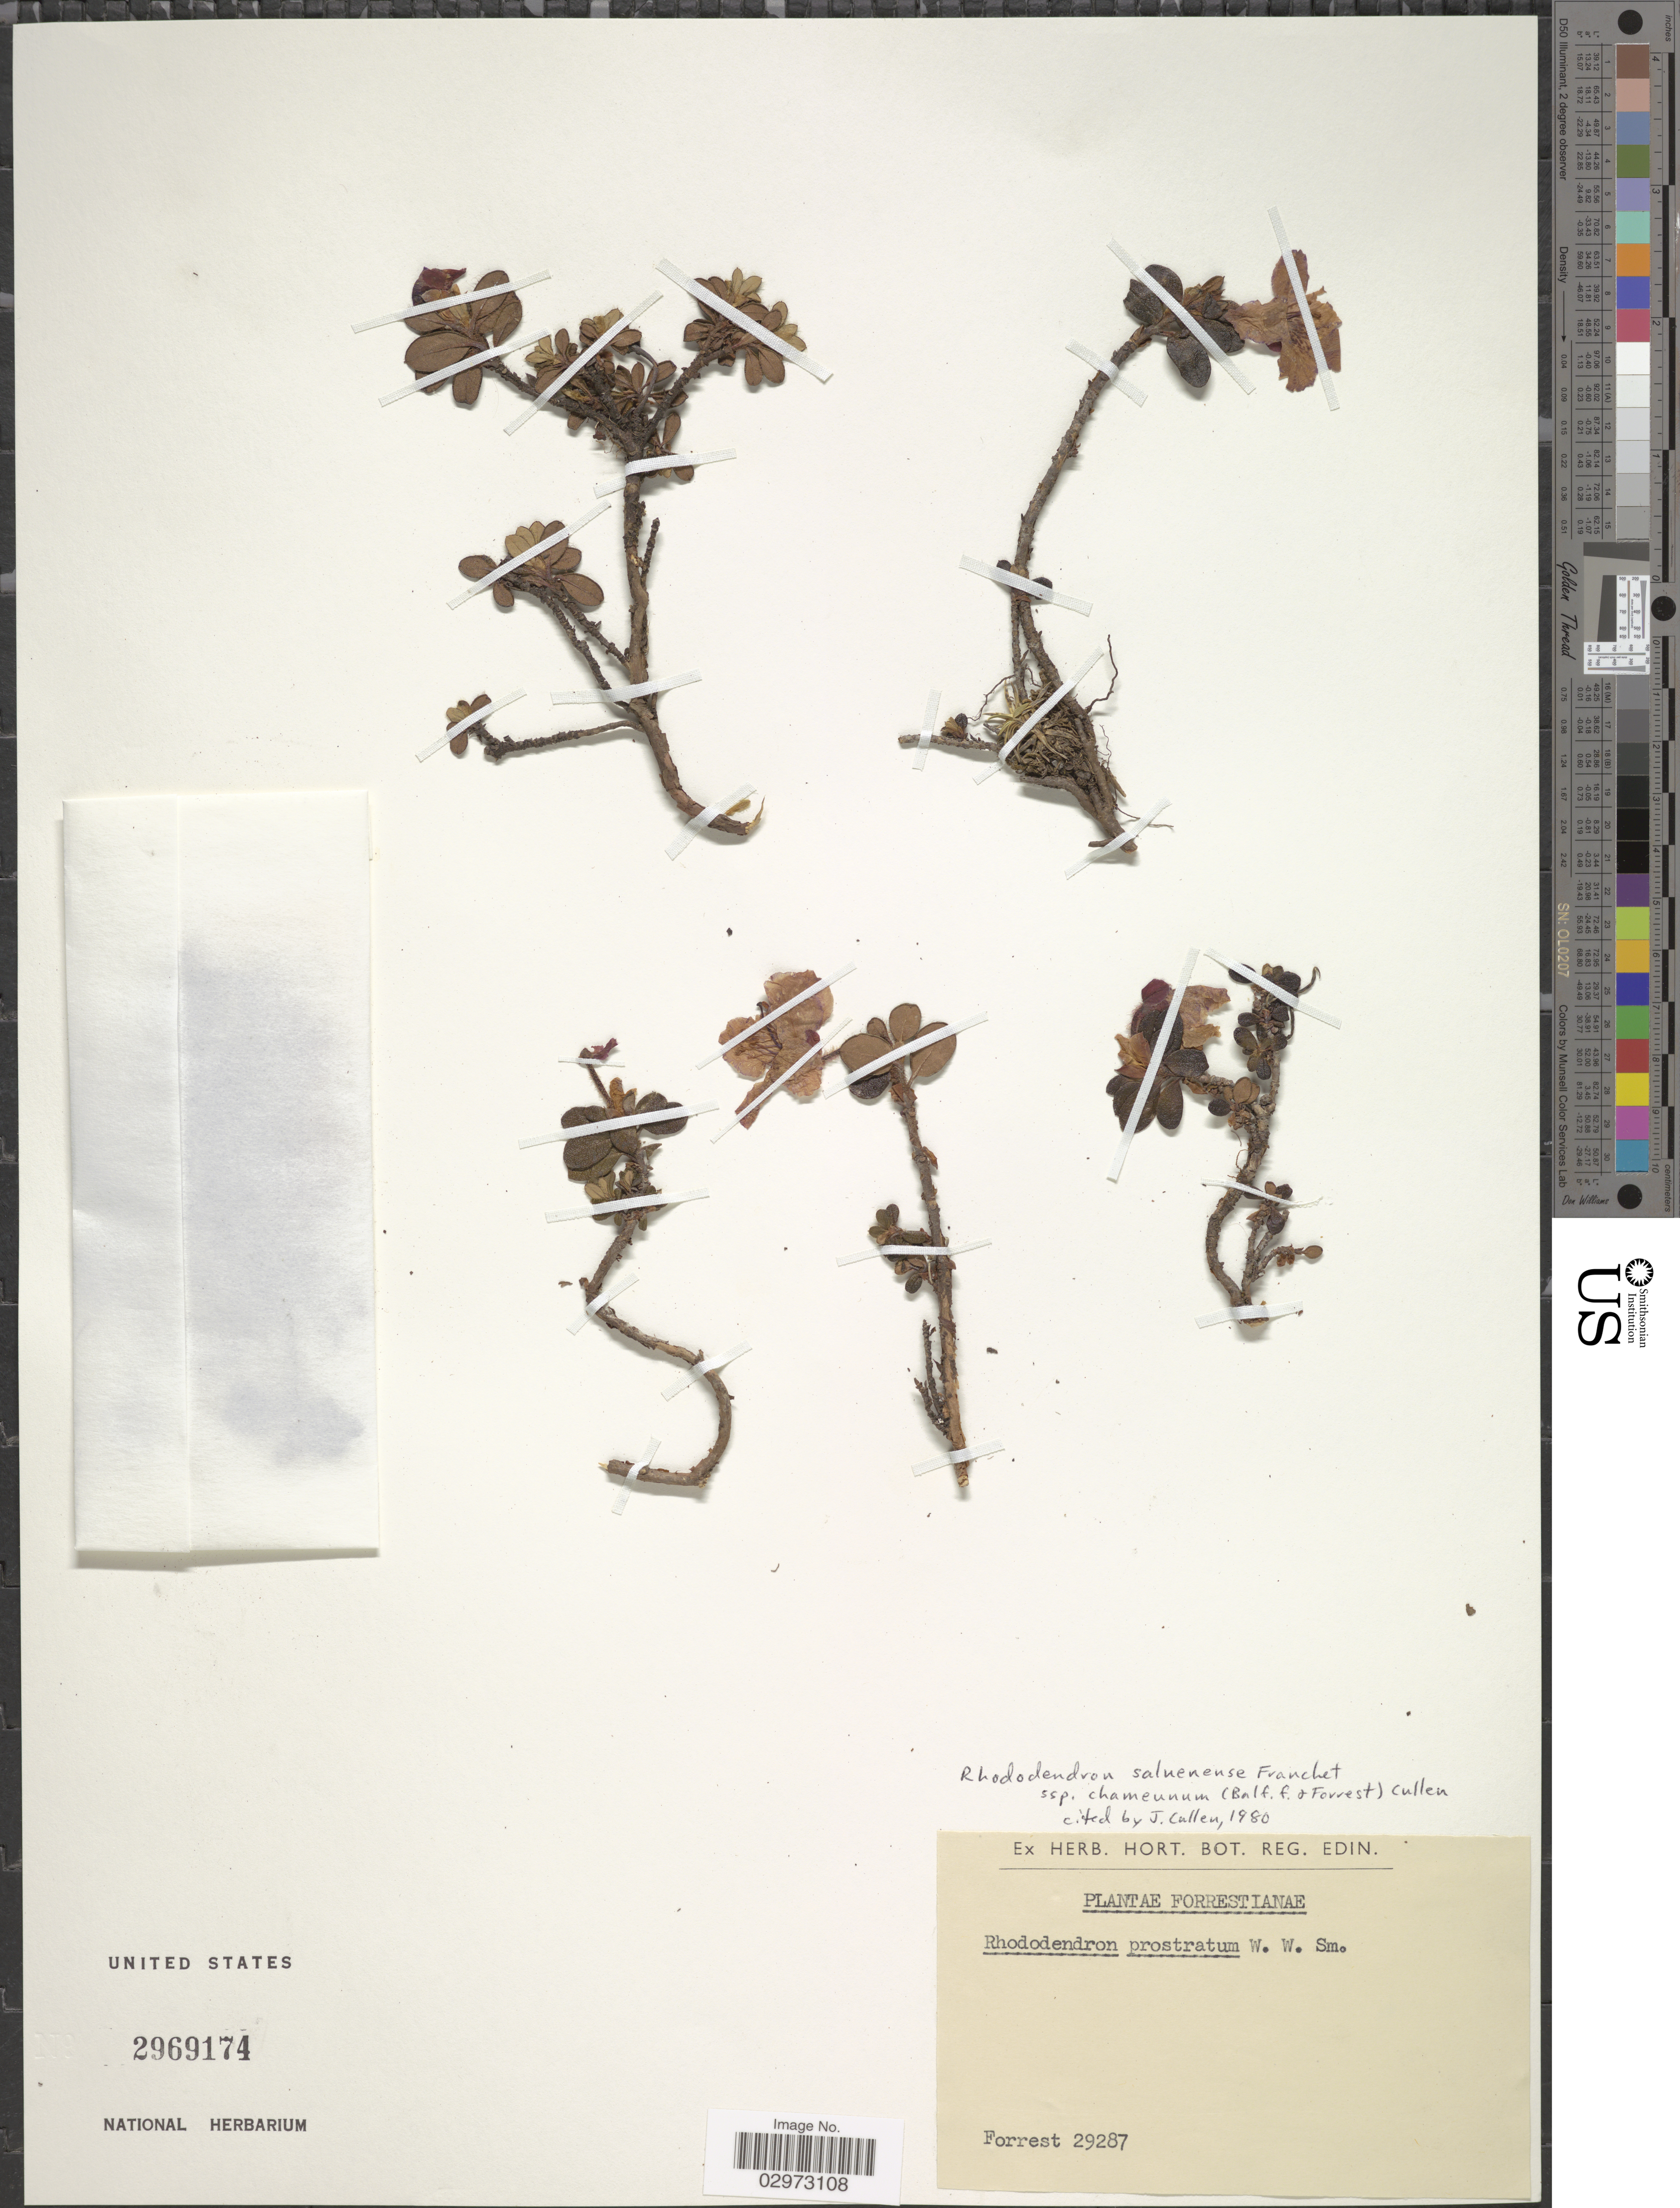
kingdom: Plantae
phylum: Tracheophyta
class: Magnoliopsida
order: Ericales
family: Ericaceae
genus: Rhododendron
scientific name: Rhododendron saluenense subsp. chameunum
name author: (Balf. f. & Forrest) Cullen in Cullen & D.F.Chamb.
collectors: -. Forrest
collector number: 29287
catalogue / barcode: US 2969174